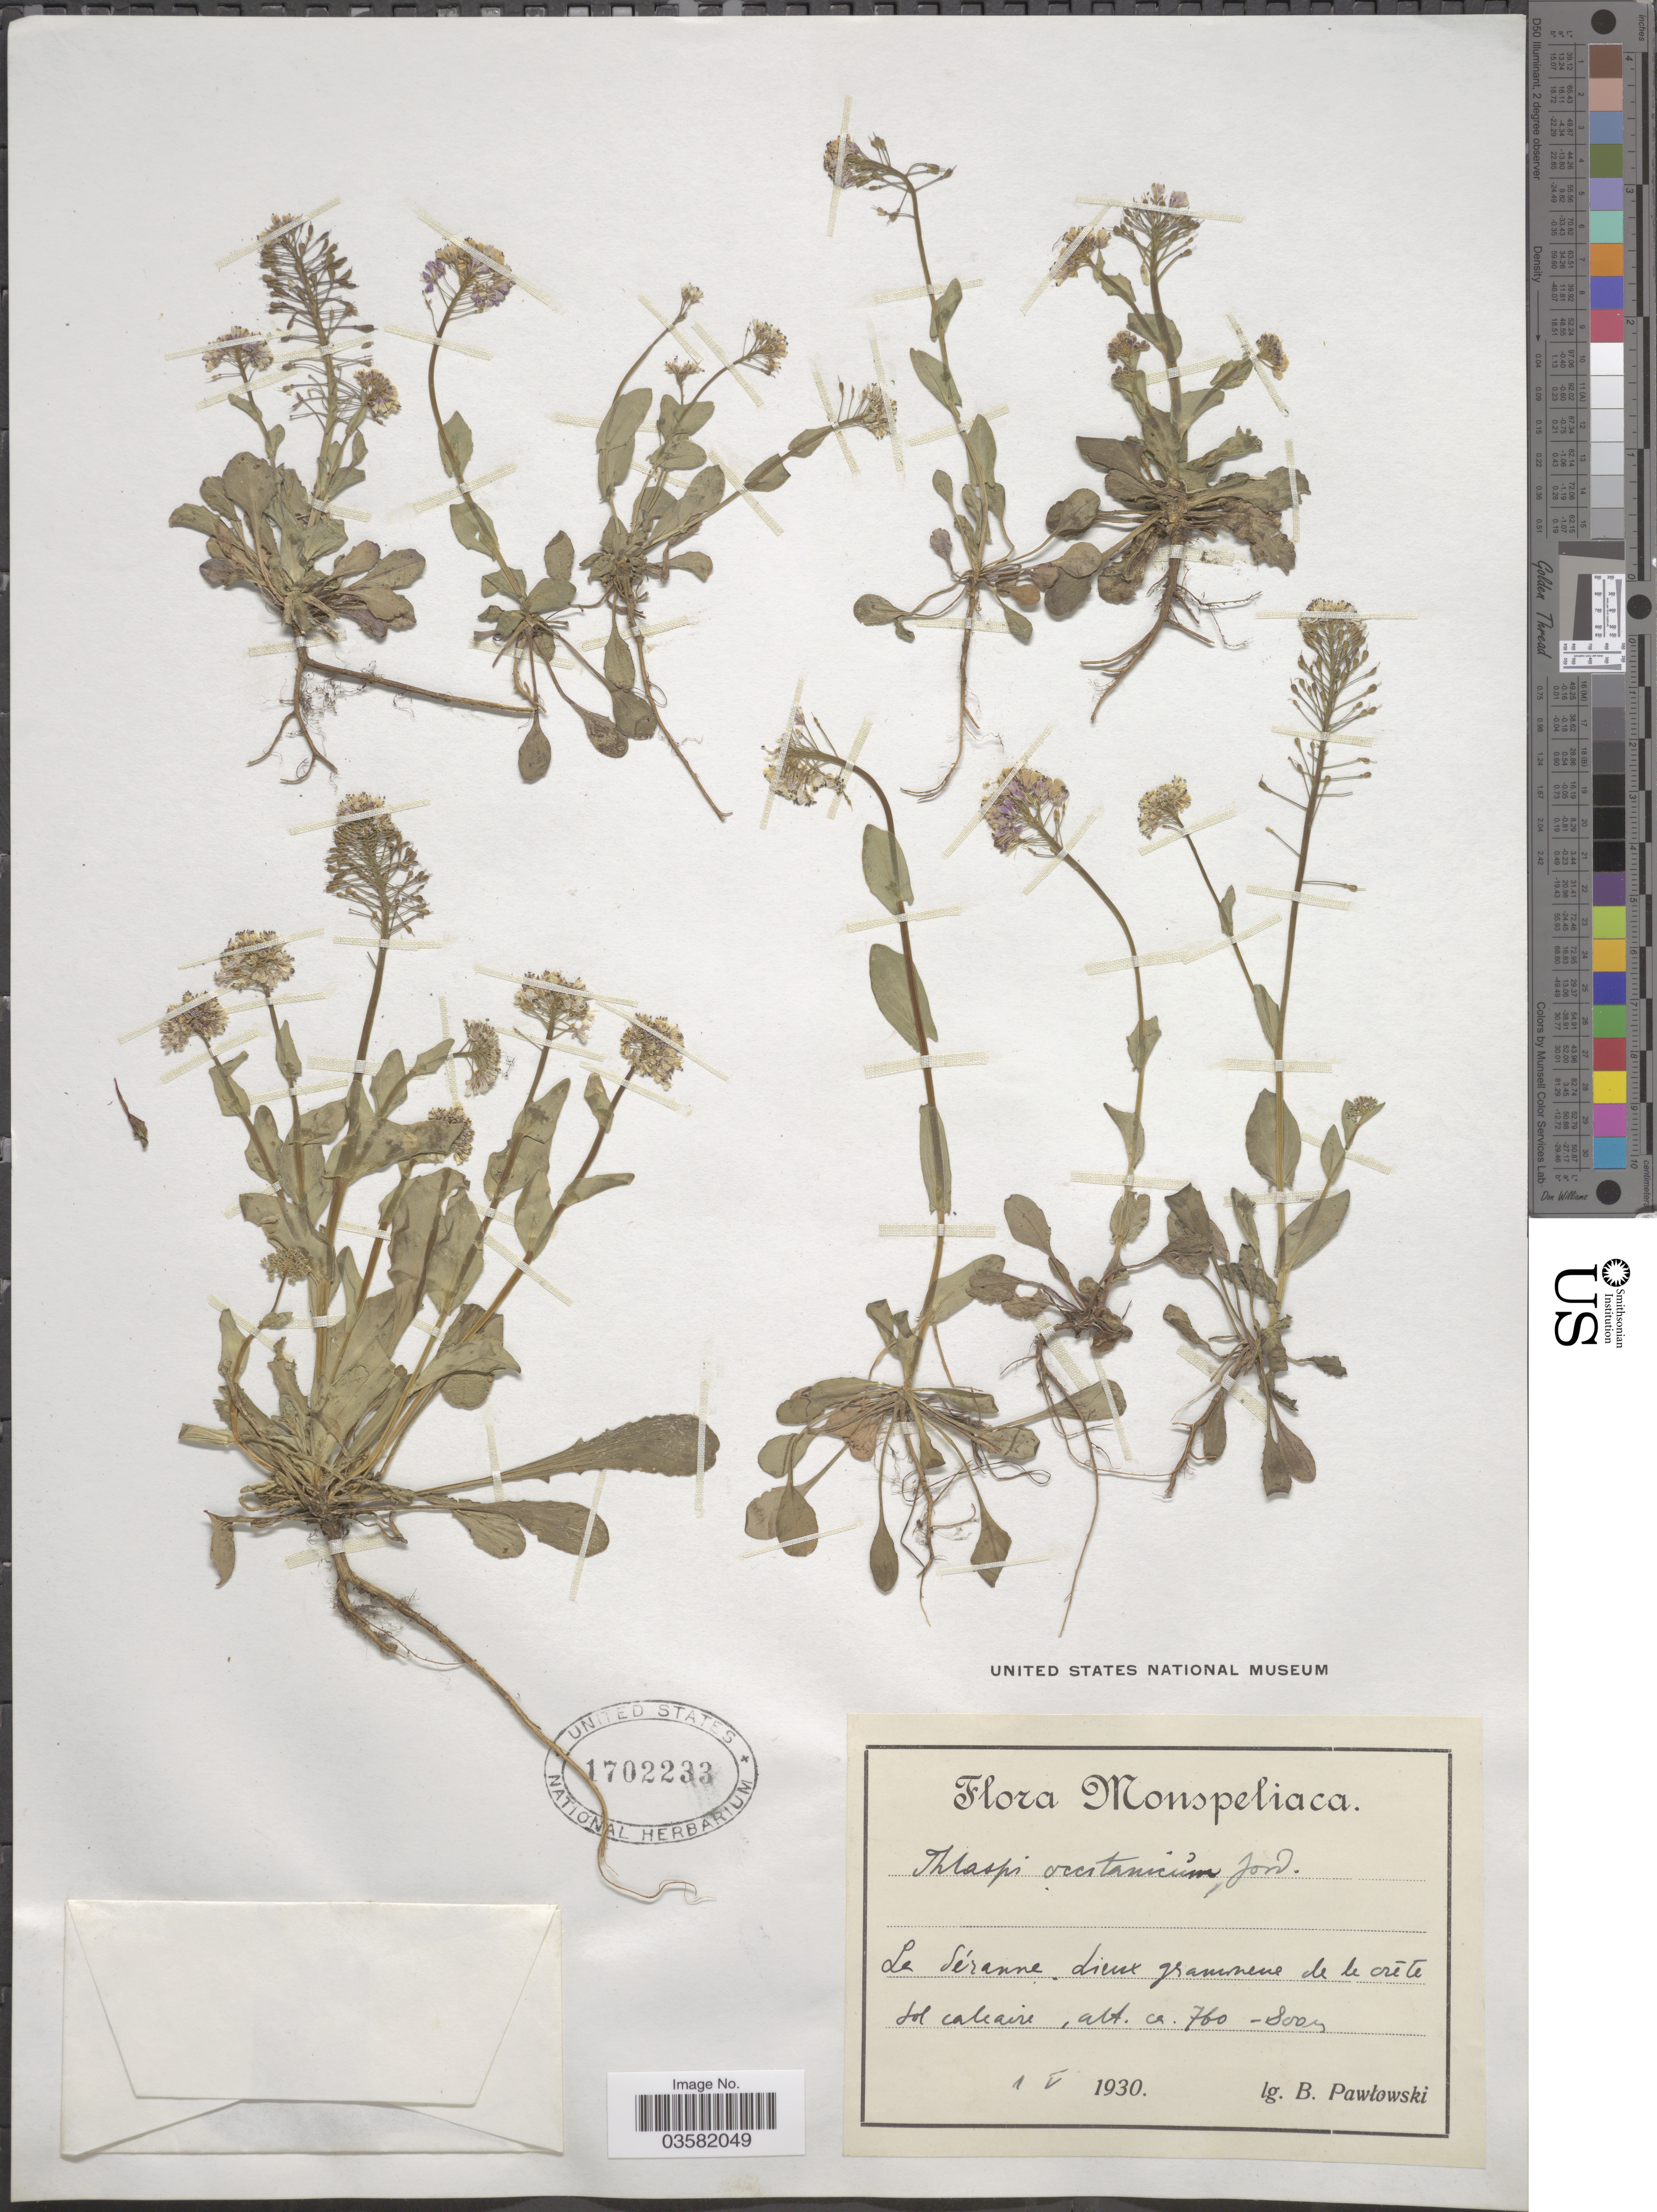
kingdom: Plantae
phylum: Tracheophyta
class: Magnoliopsida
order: Brassicales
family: Brassicaceae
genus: Thlaspi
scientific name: Thlaspi occitanicum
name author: Jord.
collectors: B. Pawlowski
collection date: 1930-05-01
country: France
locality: Monspeliaca. La Séranne.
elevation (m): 760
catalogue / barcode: US 1702233